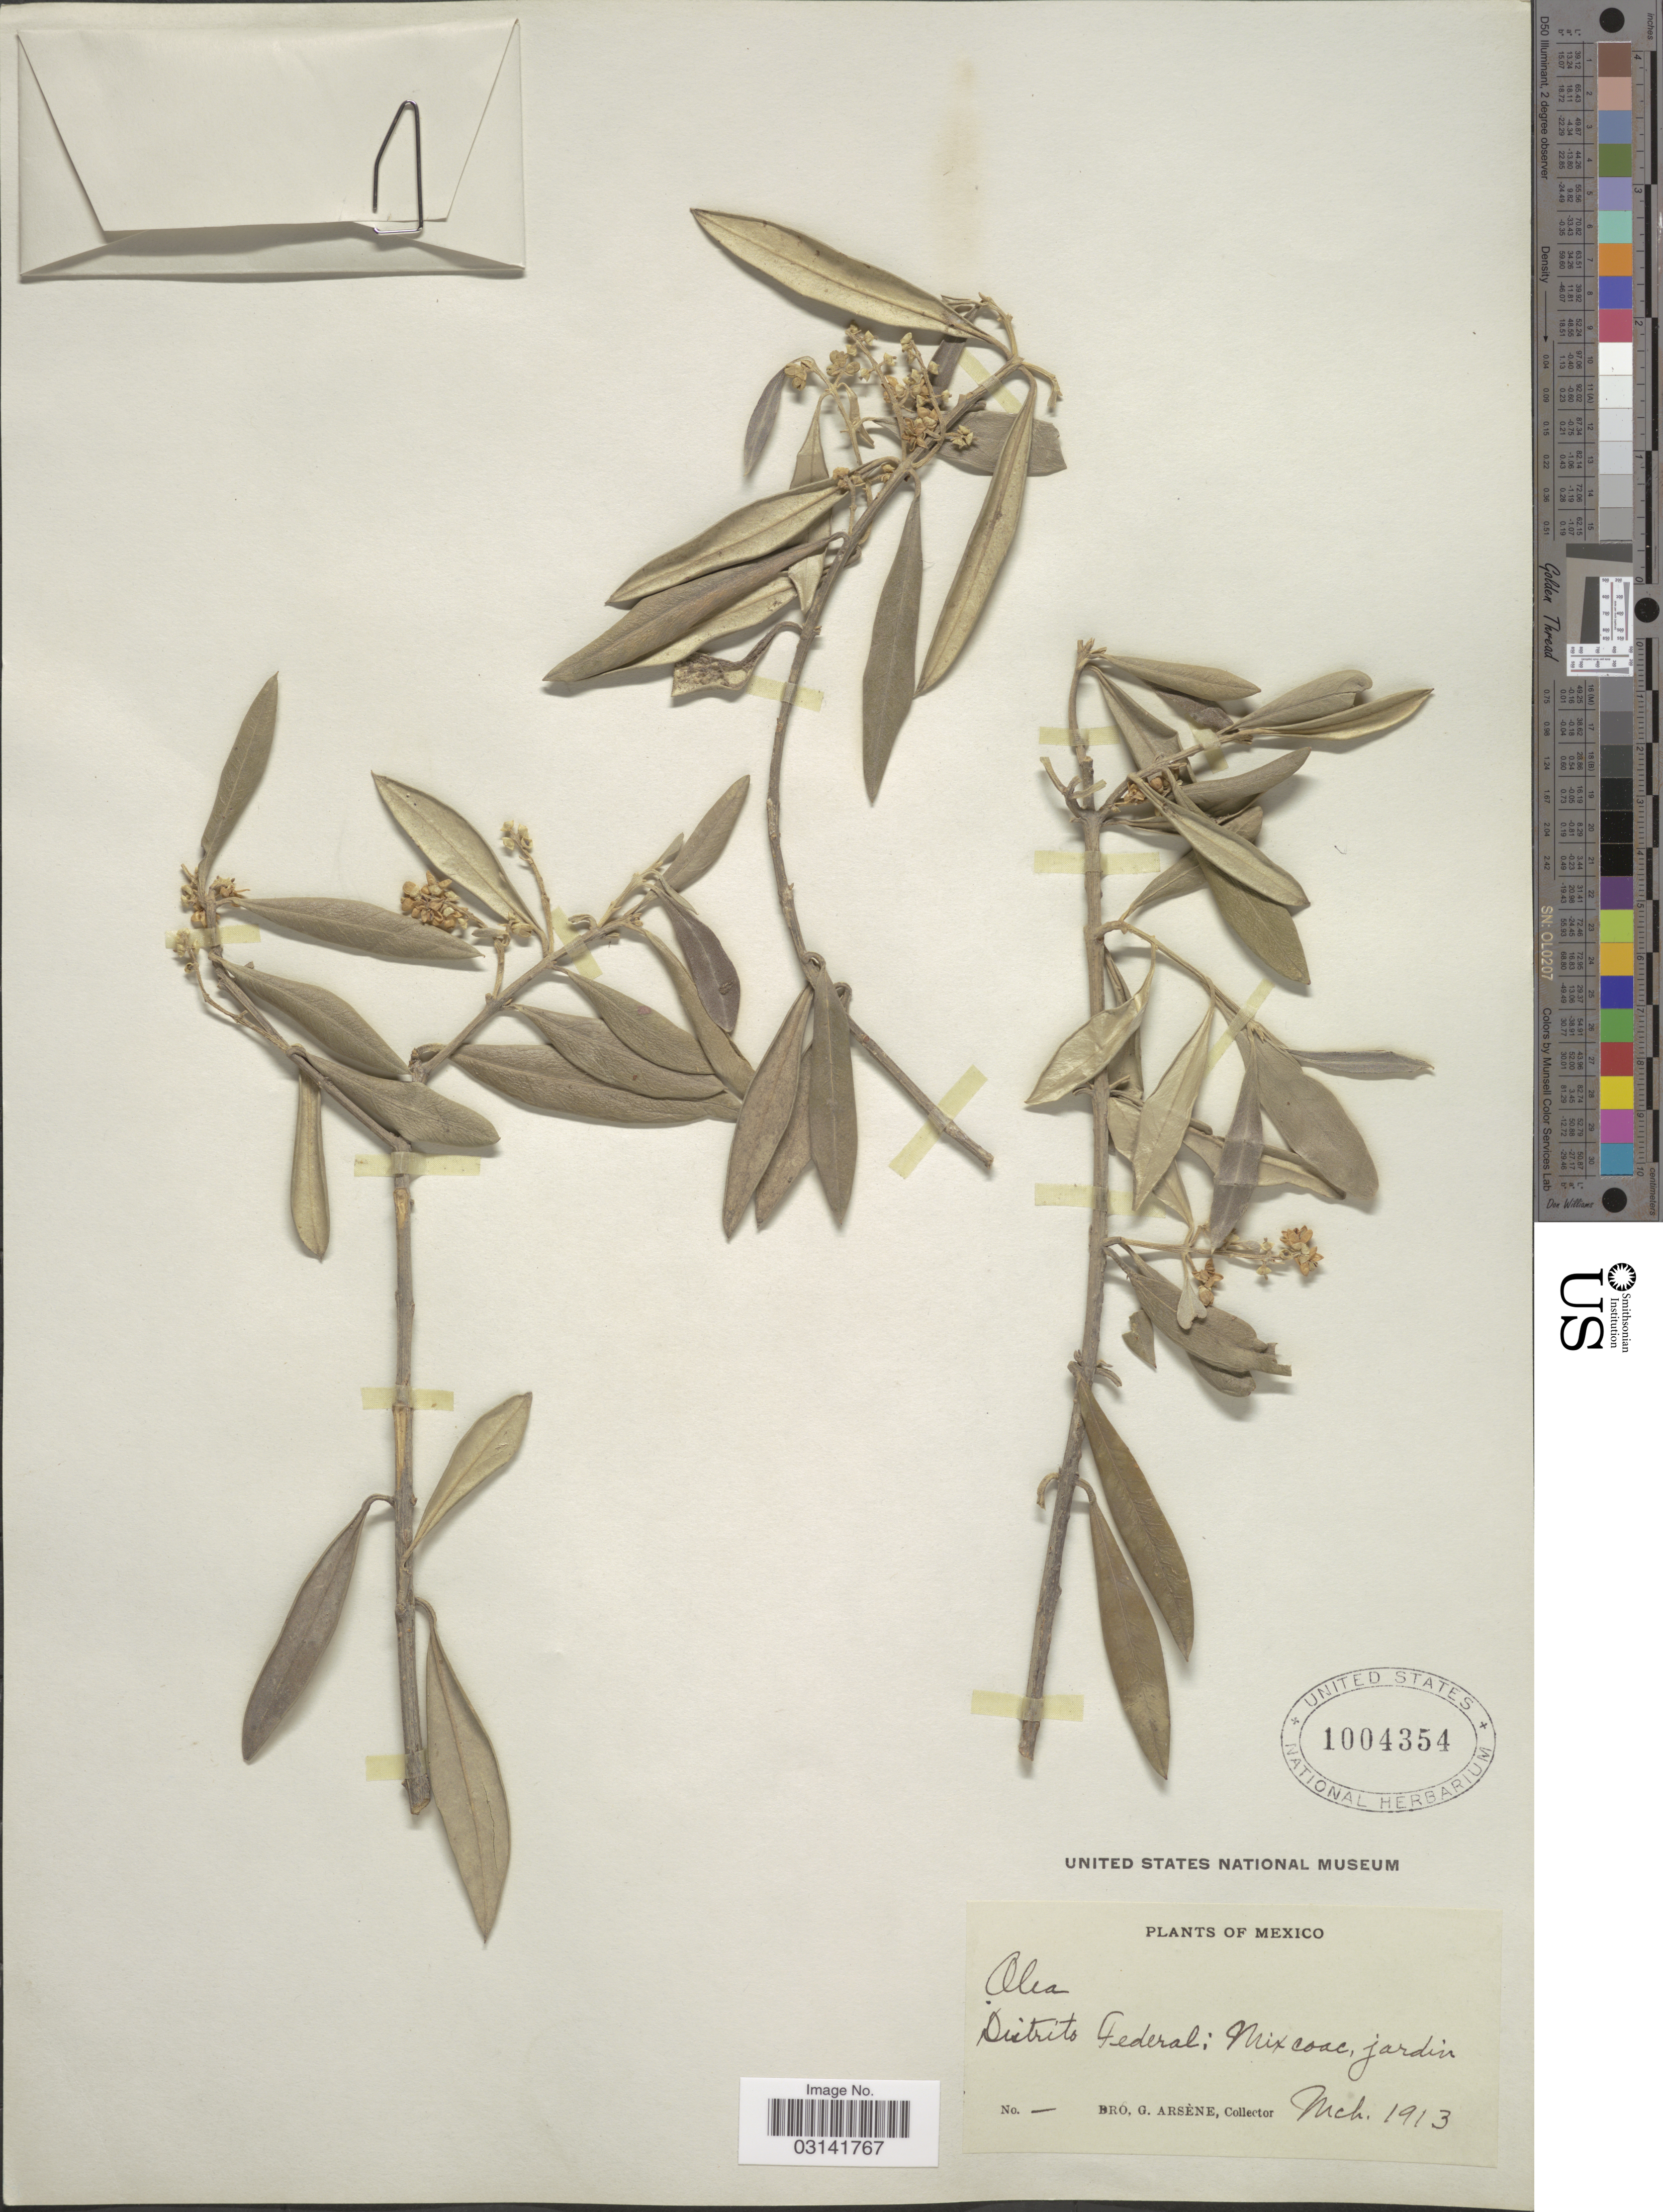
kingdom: Plantae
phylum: Tracheophyta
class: Magnoliopsida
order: Lamiales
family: Oleaceae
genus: Olea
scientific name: Olea sp.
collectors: Bro. G. Arsène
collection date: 1913-03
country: Mexico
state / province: Distrito Federal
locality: Mixcoac.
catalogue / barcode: US 1004354